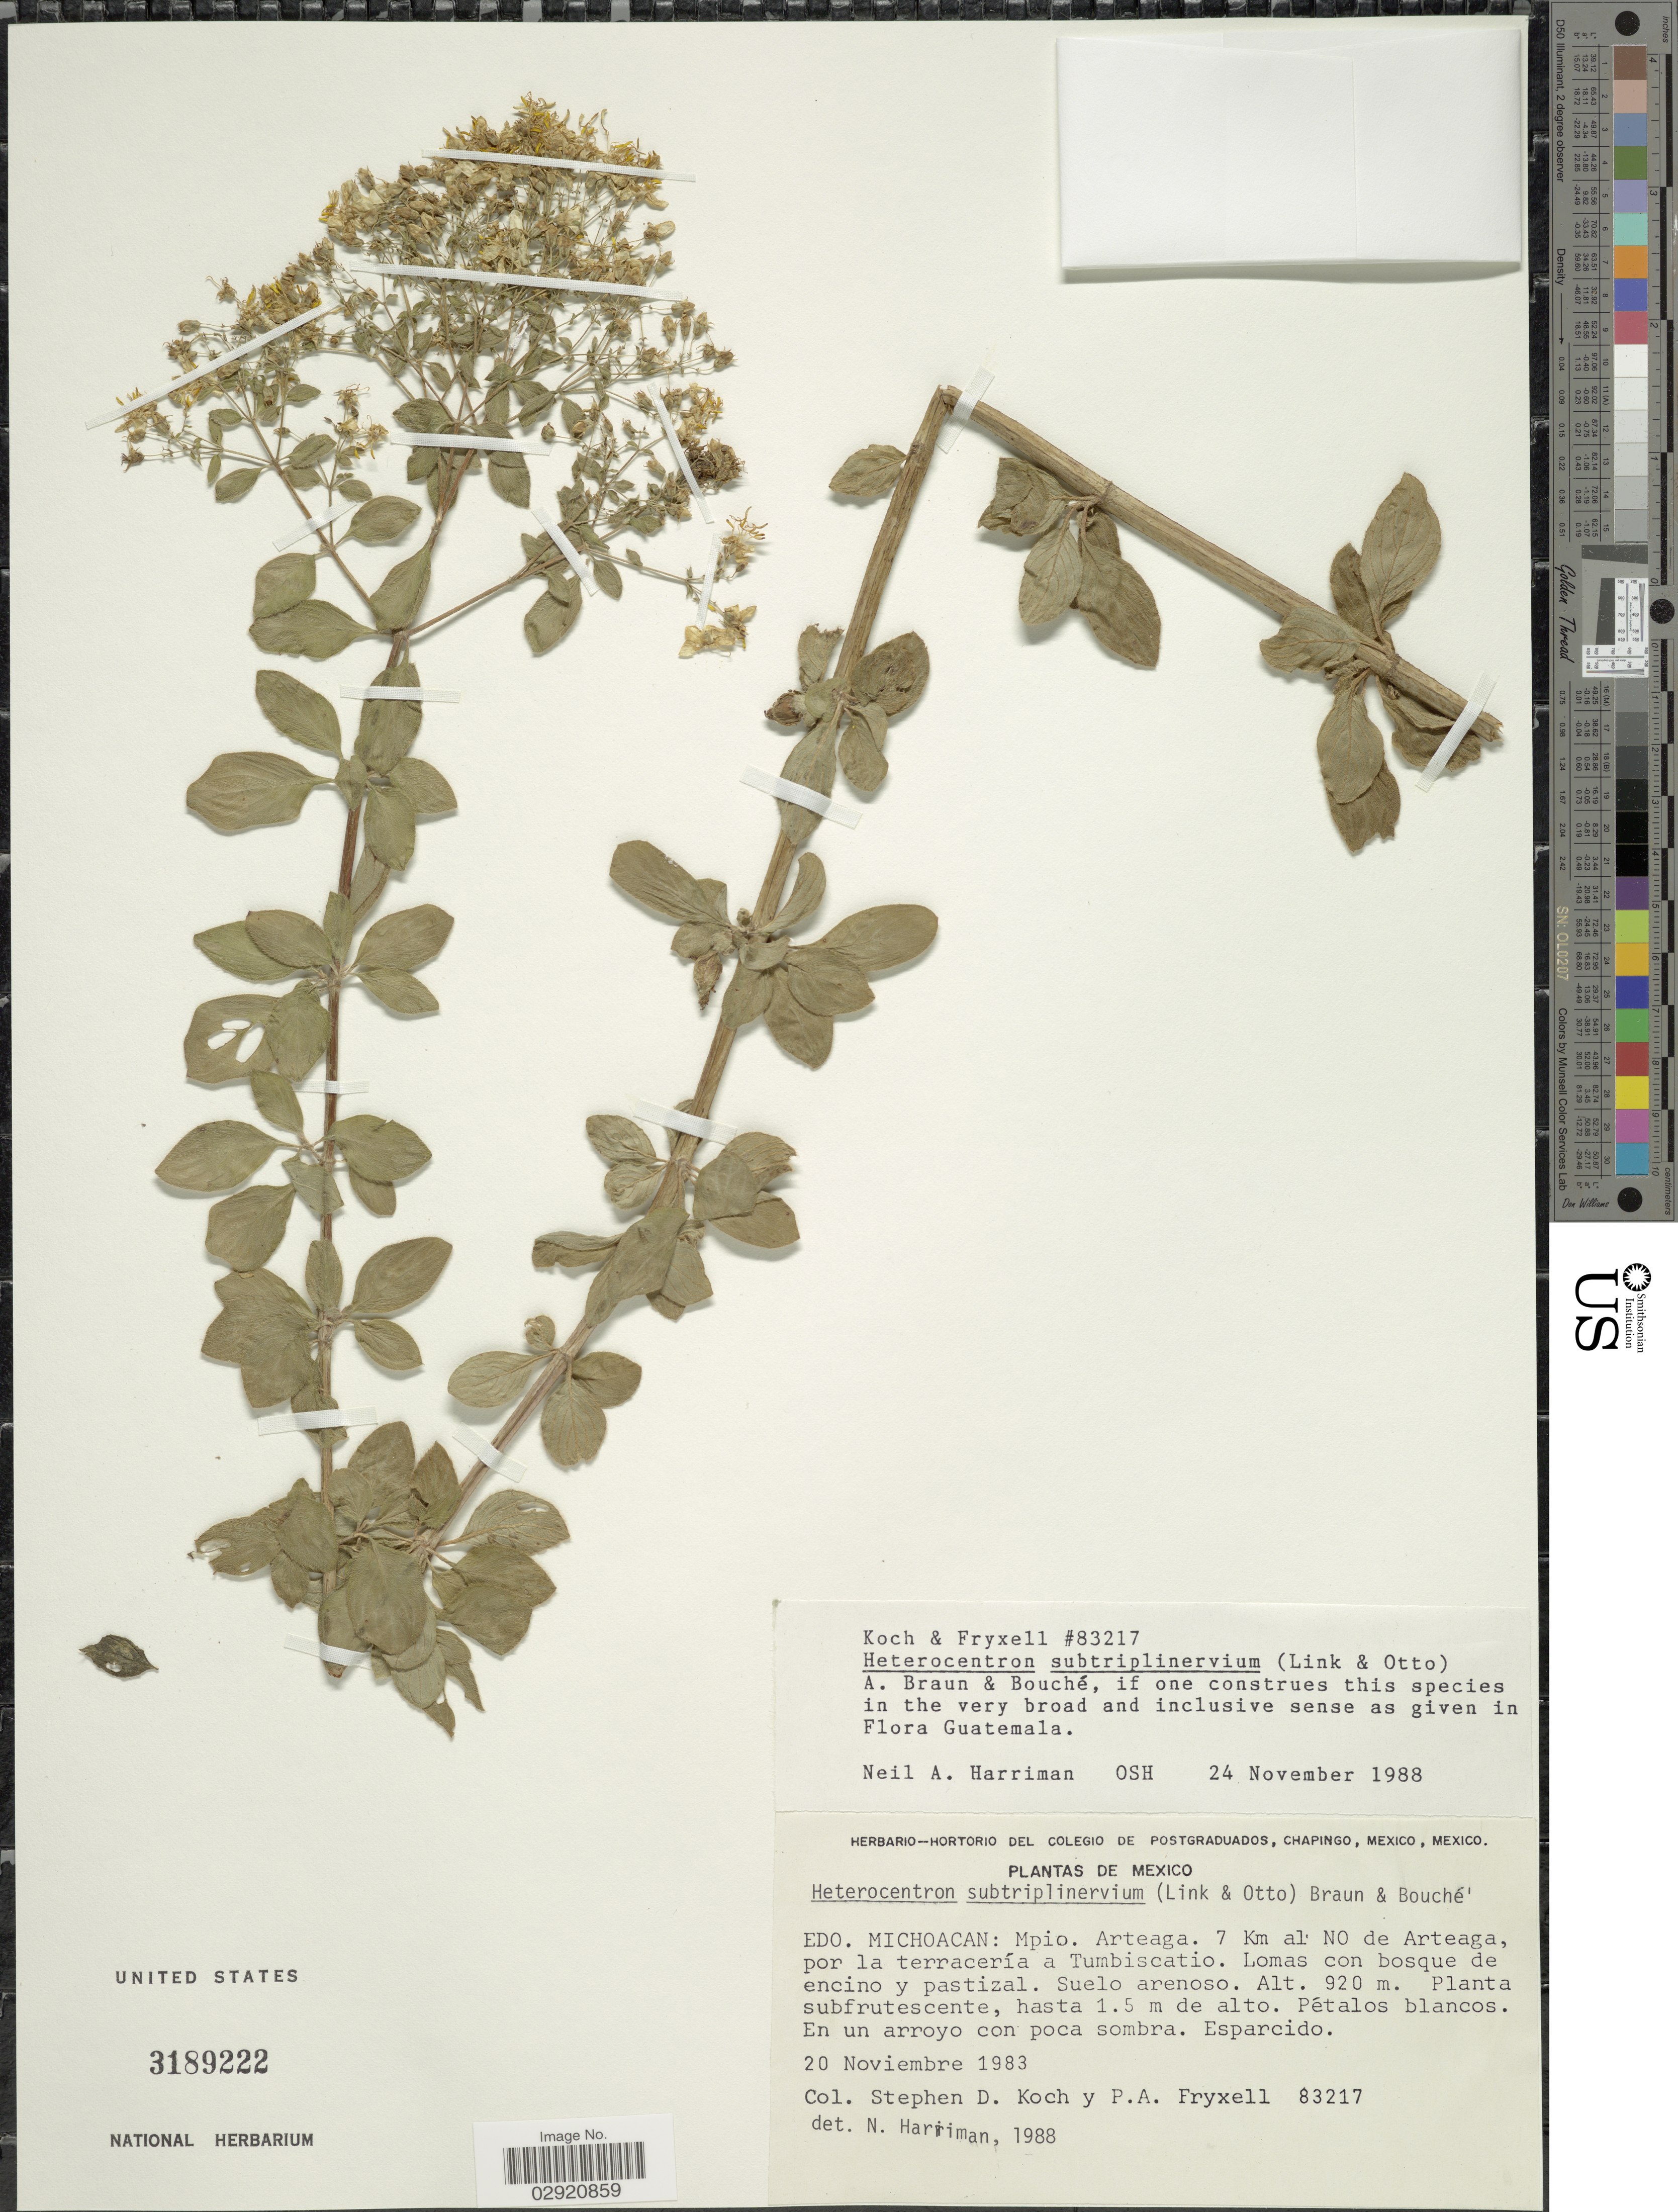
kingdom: Plantae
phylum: Tracheophyta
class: Magnoliopsida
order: Myrtales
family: Melastomataceae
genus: Heterocentron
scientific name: Heterocentron subtriplinervium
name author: (Link & Otto) A. Braun & C.D. Bouché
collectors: S. D. Koch & P. A. Fryxell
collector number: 83217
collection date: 1983-11-20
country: Mexico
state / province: Michoacán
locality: Mpio. Arteaga. 7 km al NO de Arteaga, por la terracería a Tumbiscatio.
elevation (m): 920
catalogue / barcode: US 3189222